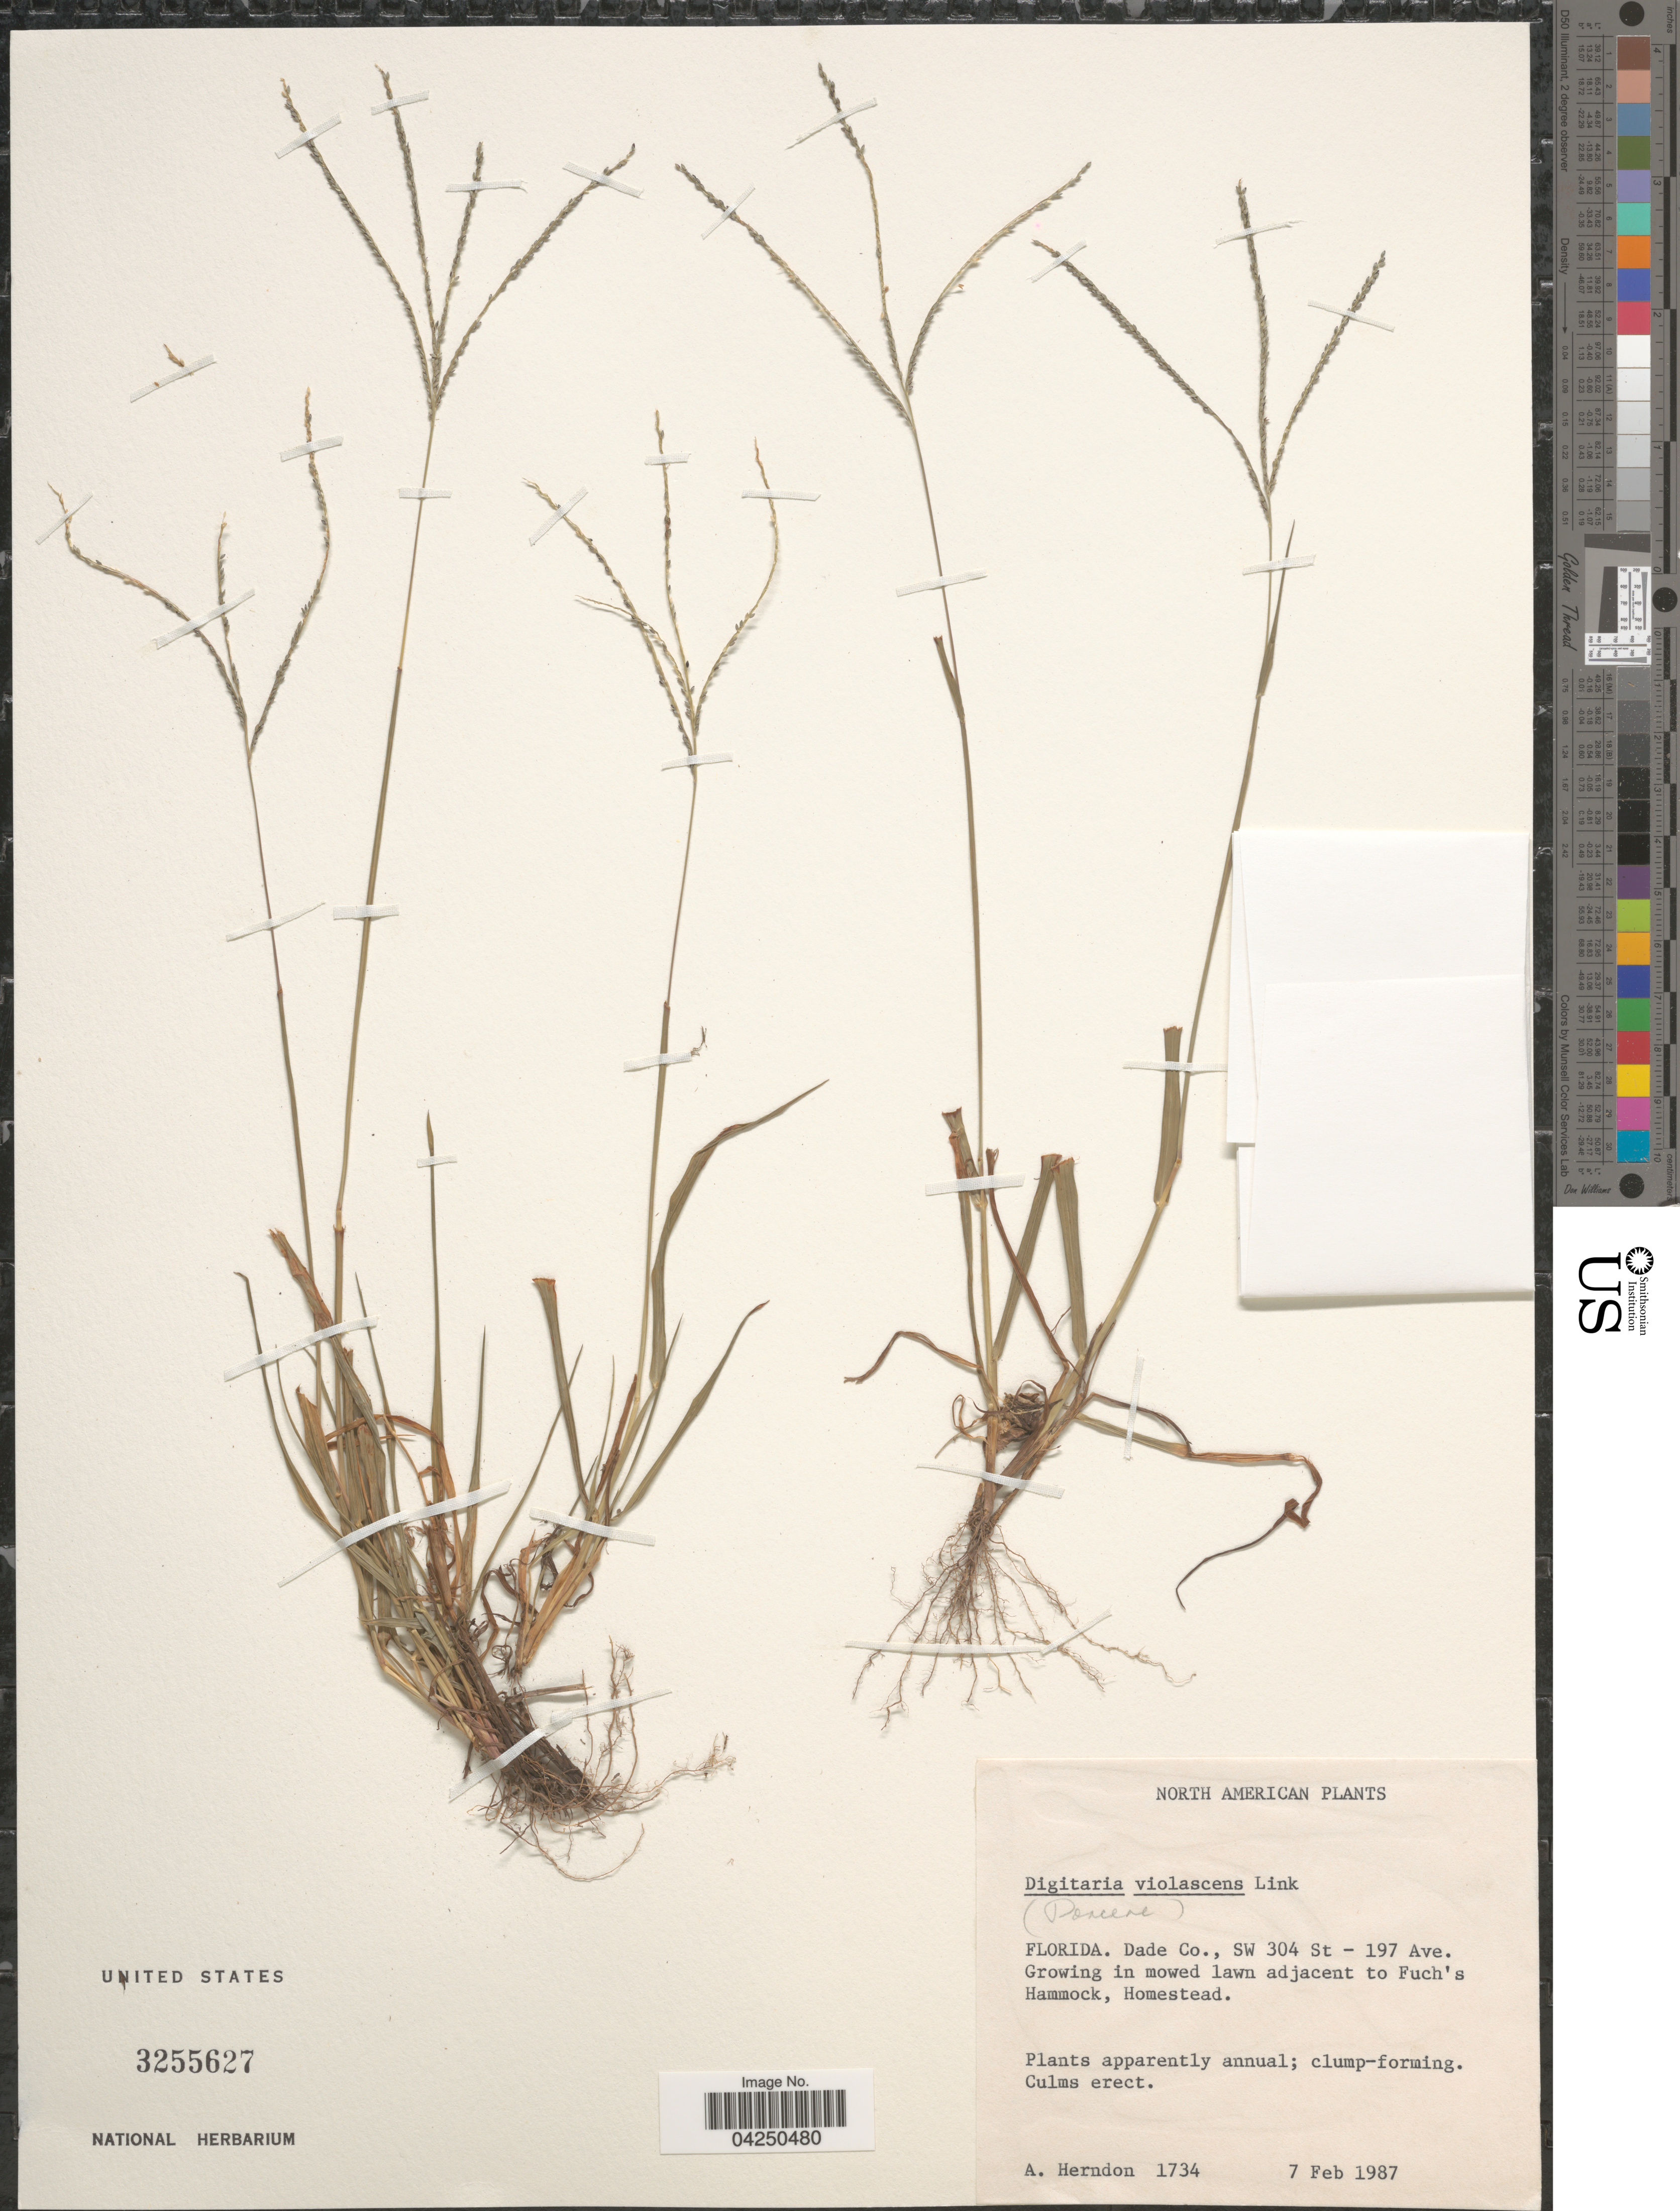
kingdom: Plantae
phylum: Tracheophyta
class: Liliopsida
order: Poales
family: Poaceae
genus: Digitaria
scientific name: Digitaria violascens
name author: Link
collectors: A. Herndon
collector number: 1734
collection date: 1987-02-07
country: United States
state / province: Florida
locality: Dade Co., SW 304 St - 197 Ave. In mowed lawn adjacent to Fuch's Hammock, Homestead.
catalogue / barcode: US 3255627